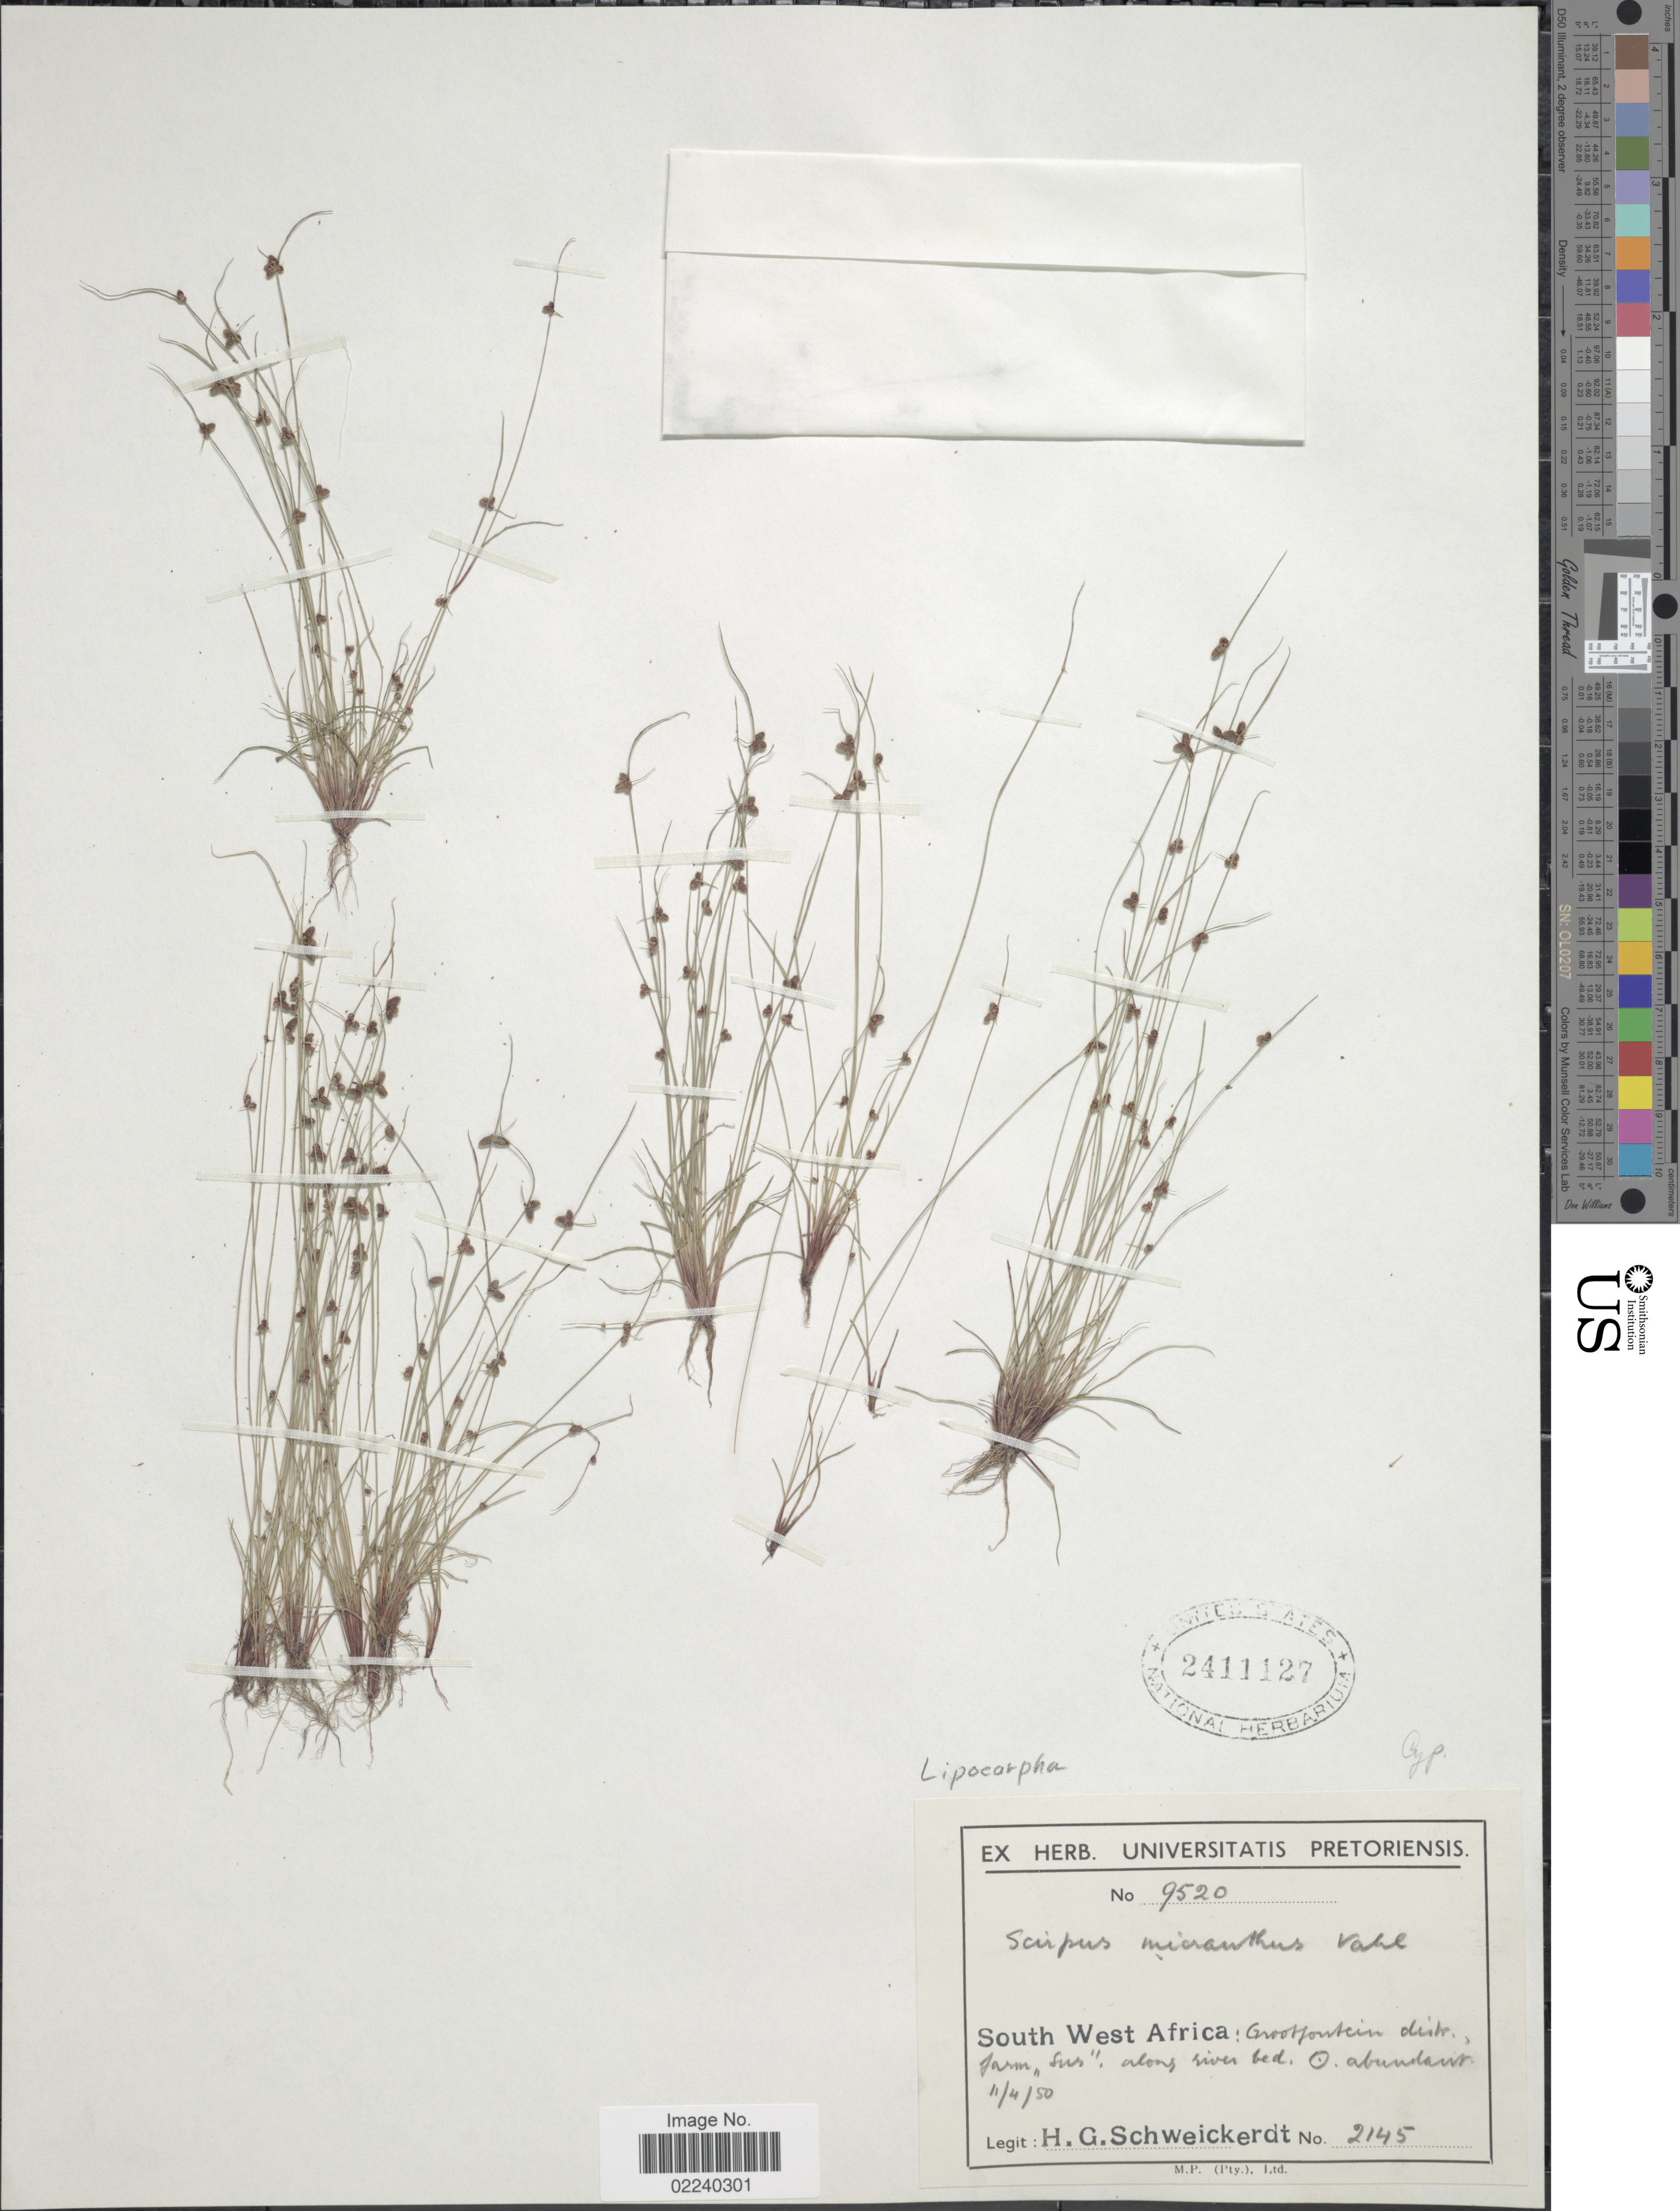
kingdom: Plantae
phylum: Tracheophyta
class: Liliopsida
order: Poales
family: Cyperaceae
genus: Cyperus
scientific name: Cyperus subsquarrosus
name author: (Muhl.) Bauters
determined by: Strong, M. T., (US), Smithsonian Institution - National Museum of Natural History (UNITED STATES)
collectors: H. Schweickerdt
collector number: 2145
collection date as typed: Transcribed d/m/y: 11/4/50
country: Namibia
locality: South West Africa: Grootfontein distr.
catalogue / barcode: US 2411127